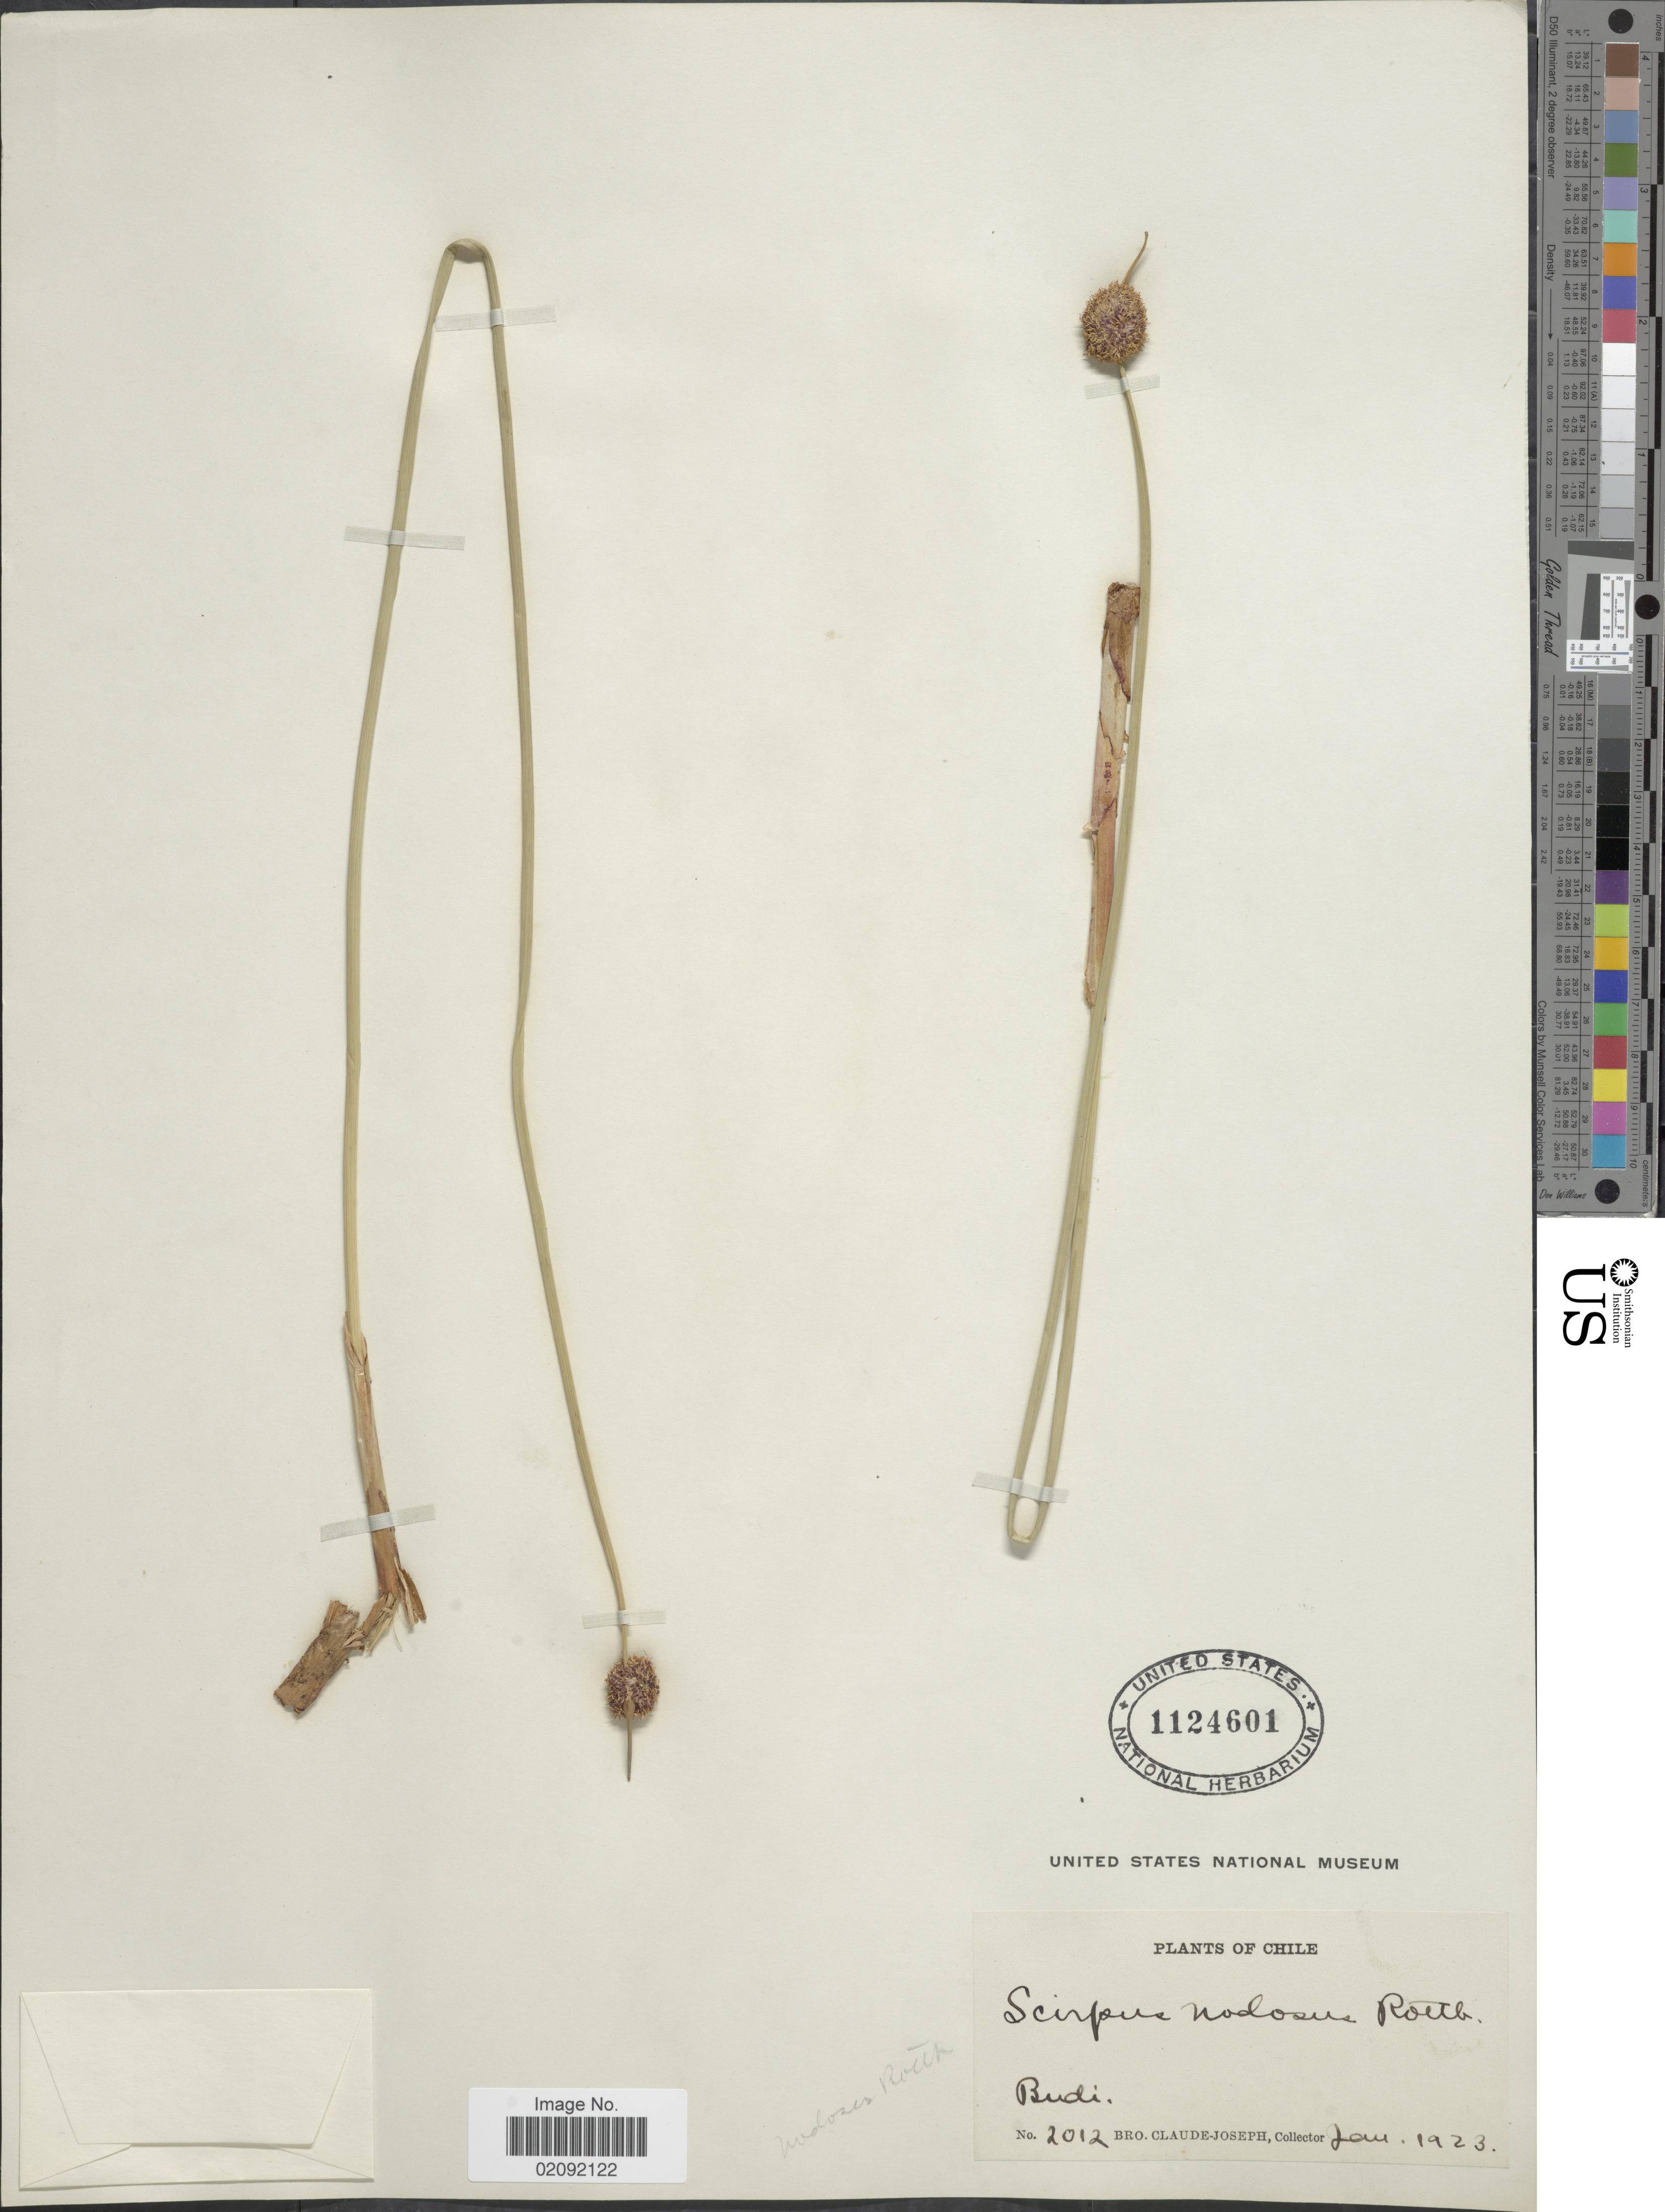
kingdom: Plantae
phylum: Tracheophyta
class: Liliopsida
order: Poales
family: Cyperaceae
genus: Ficinia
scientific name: Ficinia nodosa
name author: (Rottb.) Goetgh. et al.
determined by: Strong, M. T., (US), Smithsonian Institution - National Museum of Natural History (UNITED STATES)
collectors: Bro. Claude-Joseph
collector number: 2012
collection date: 1923-01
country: Chile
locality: Budi.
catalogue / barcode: US 1124601